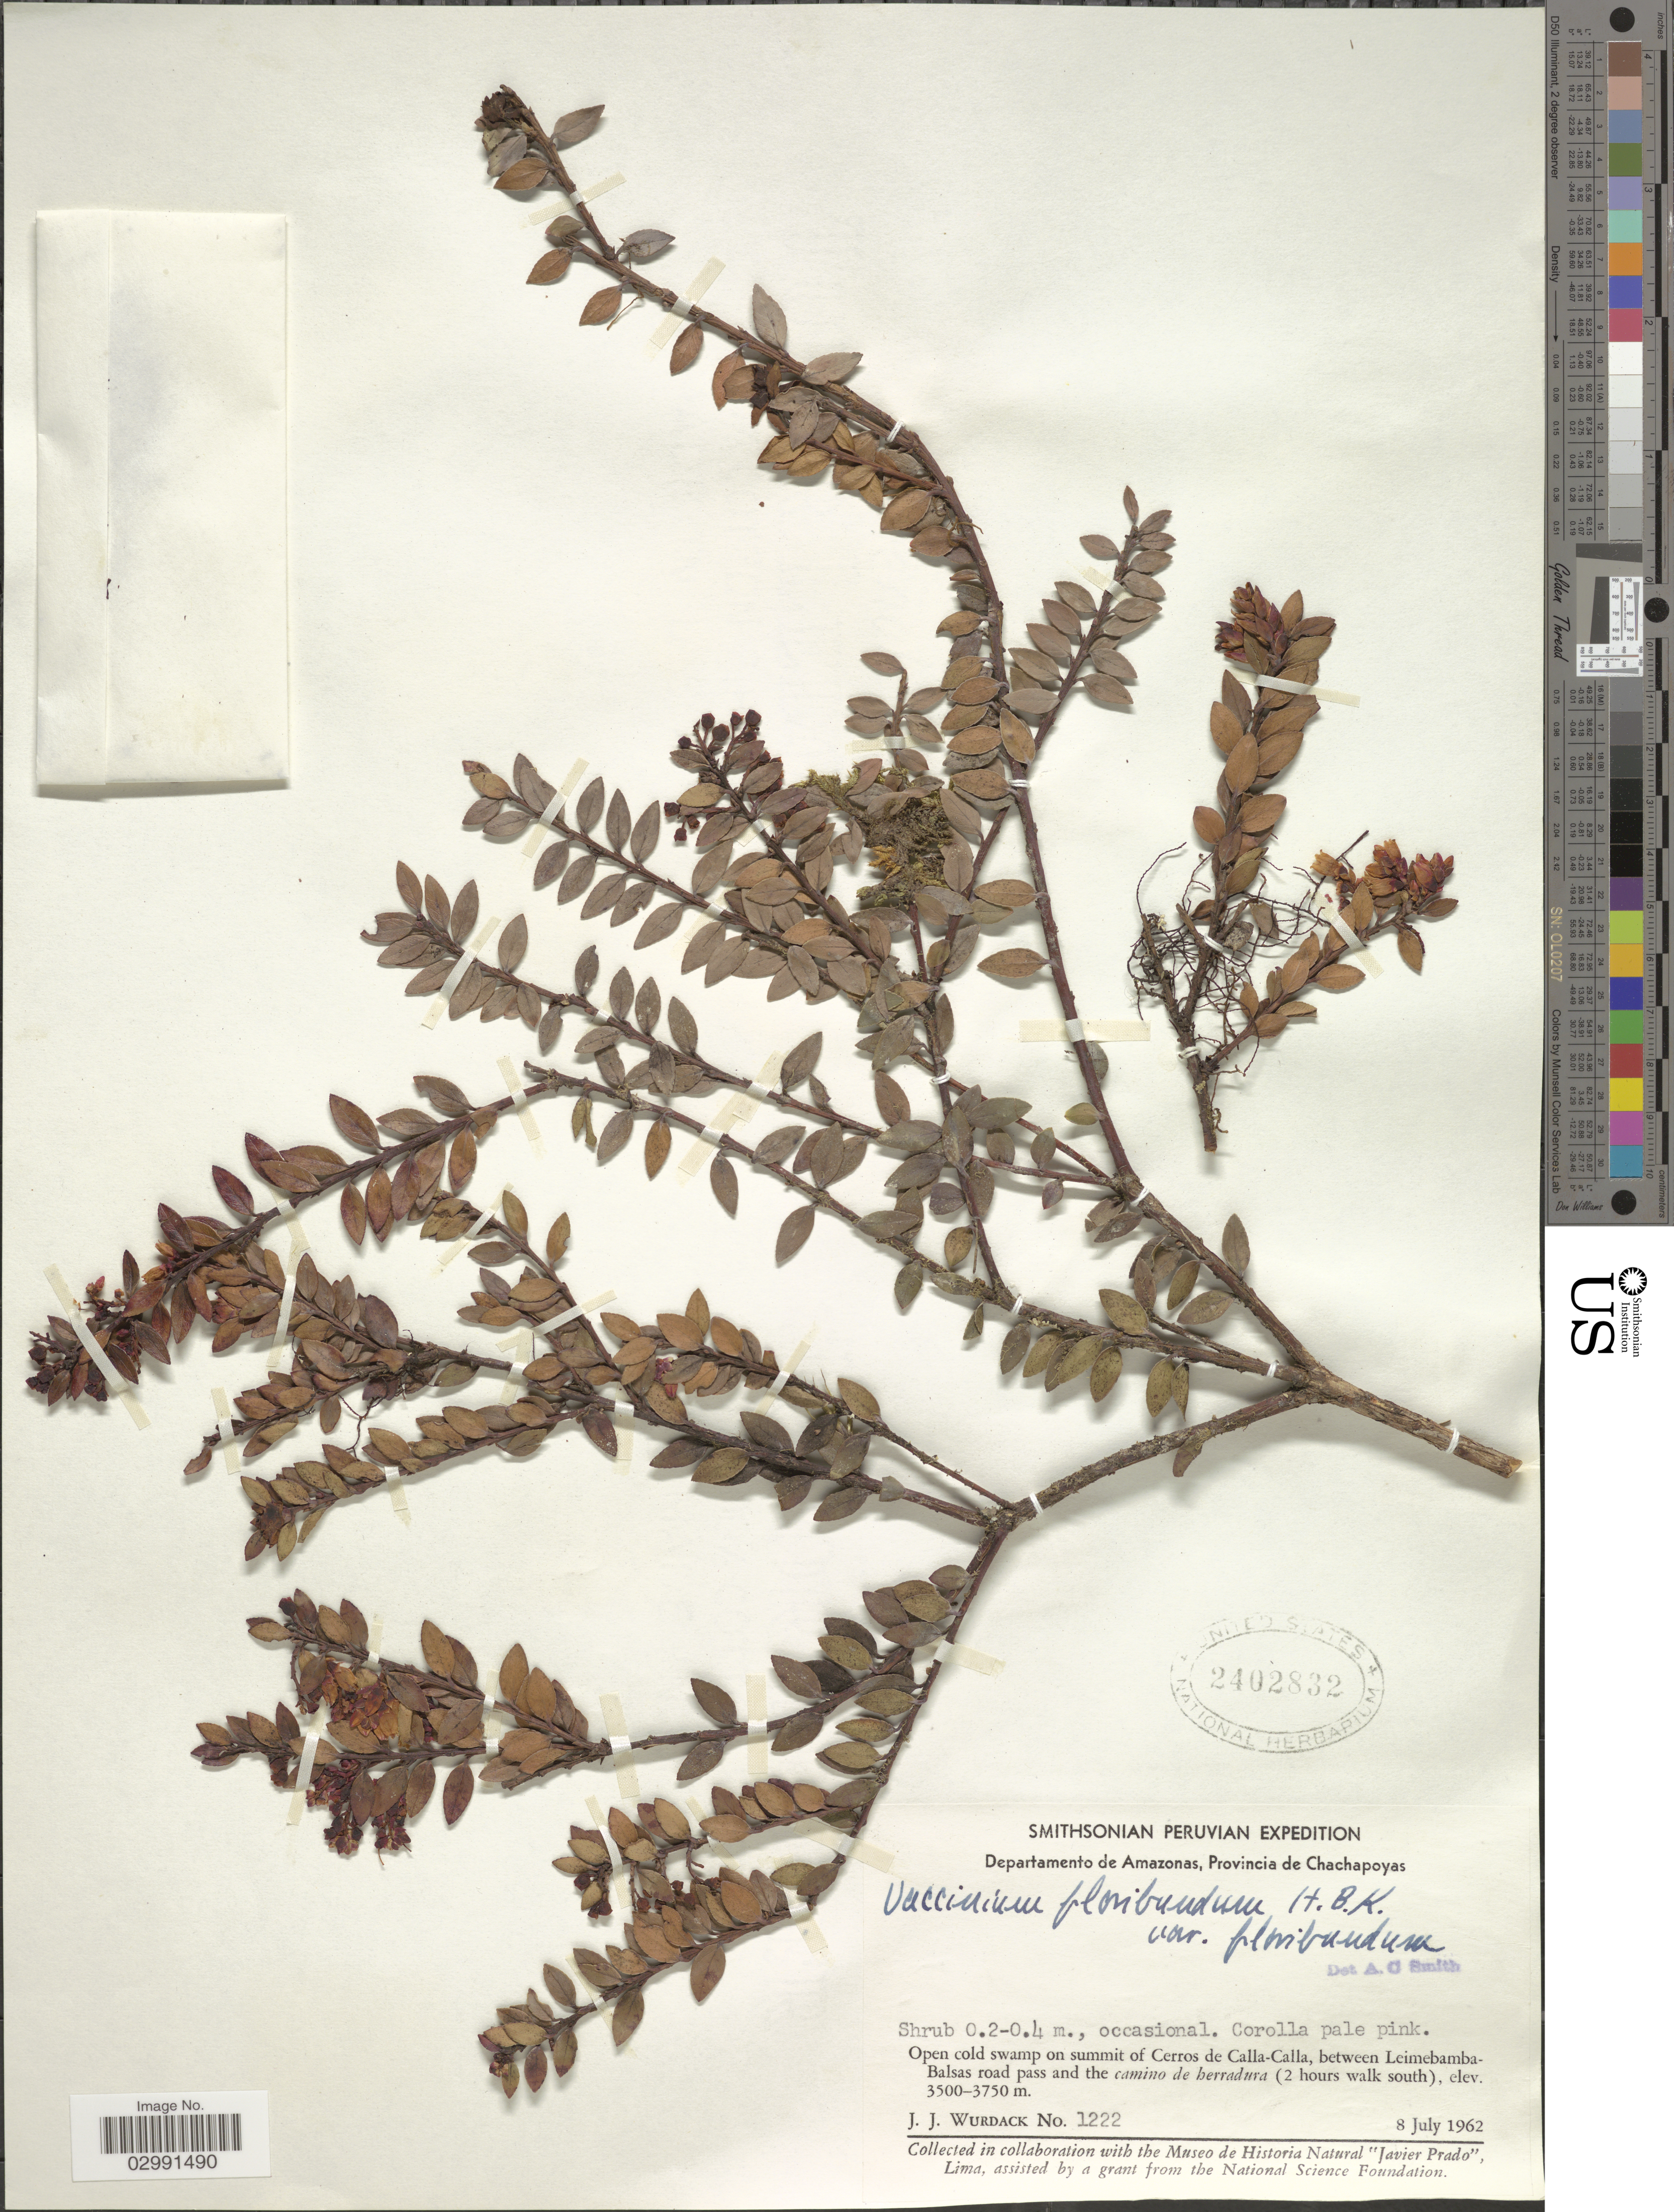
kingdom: Plantae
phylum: Tracheophyta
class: Magnoliopsida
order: Ericales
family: Ericaceae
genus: Vaccinium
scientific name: Vaccinium floribundum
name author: Kunth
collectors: J. J. Wurdack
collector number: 1222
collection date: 1962-07-08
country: Peru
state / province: Amazonas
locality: Departamento de Amazonas, Provincia de Chachapoyas. Open cold swamp on summit of Cerros de Calla-Calla, between Leimebamba-Balsas road pass and the camino de herradura (2 hours walk south).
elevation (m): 3500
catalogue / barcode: US 2402832